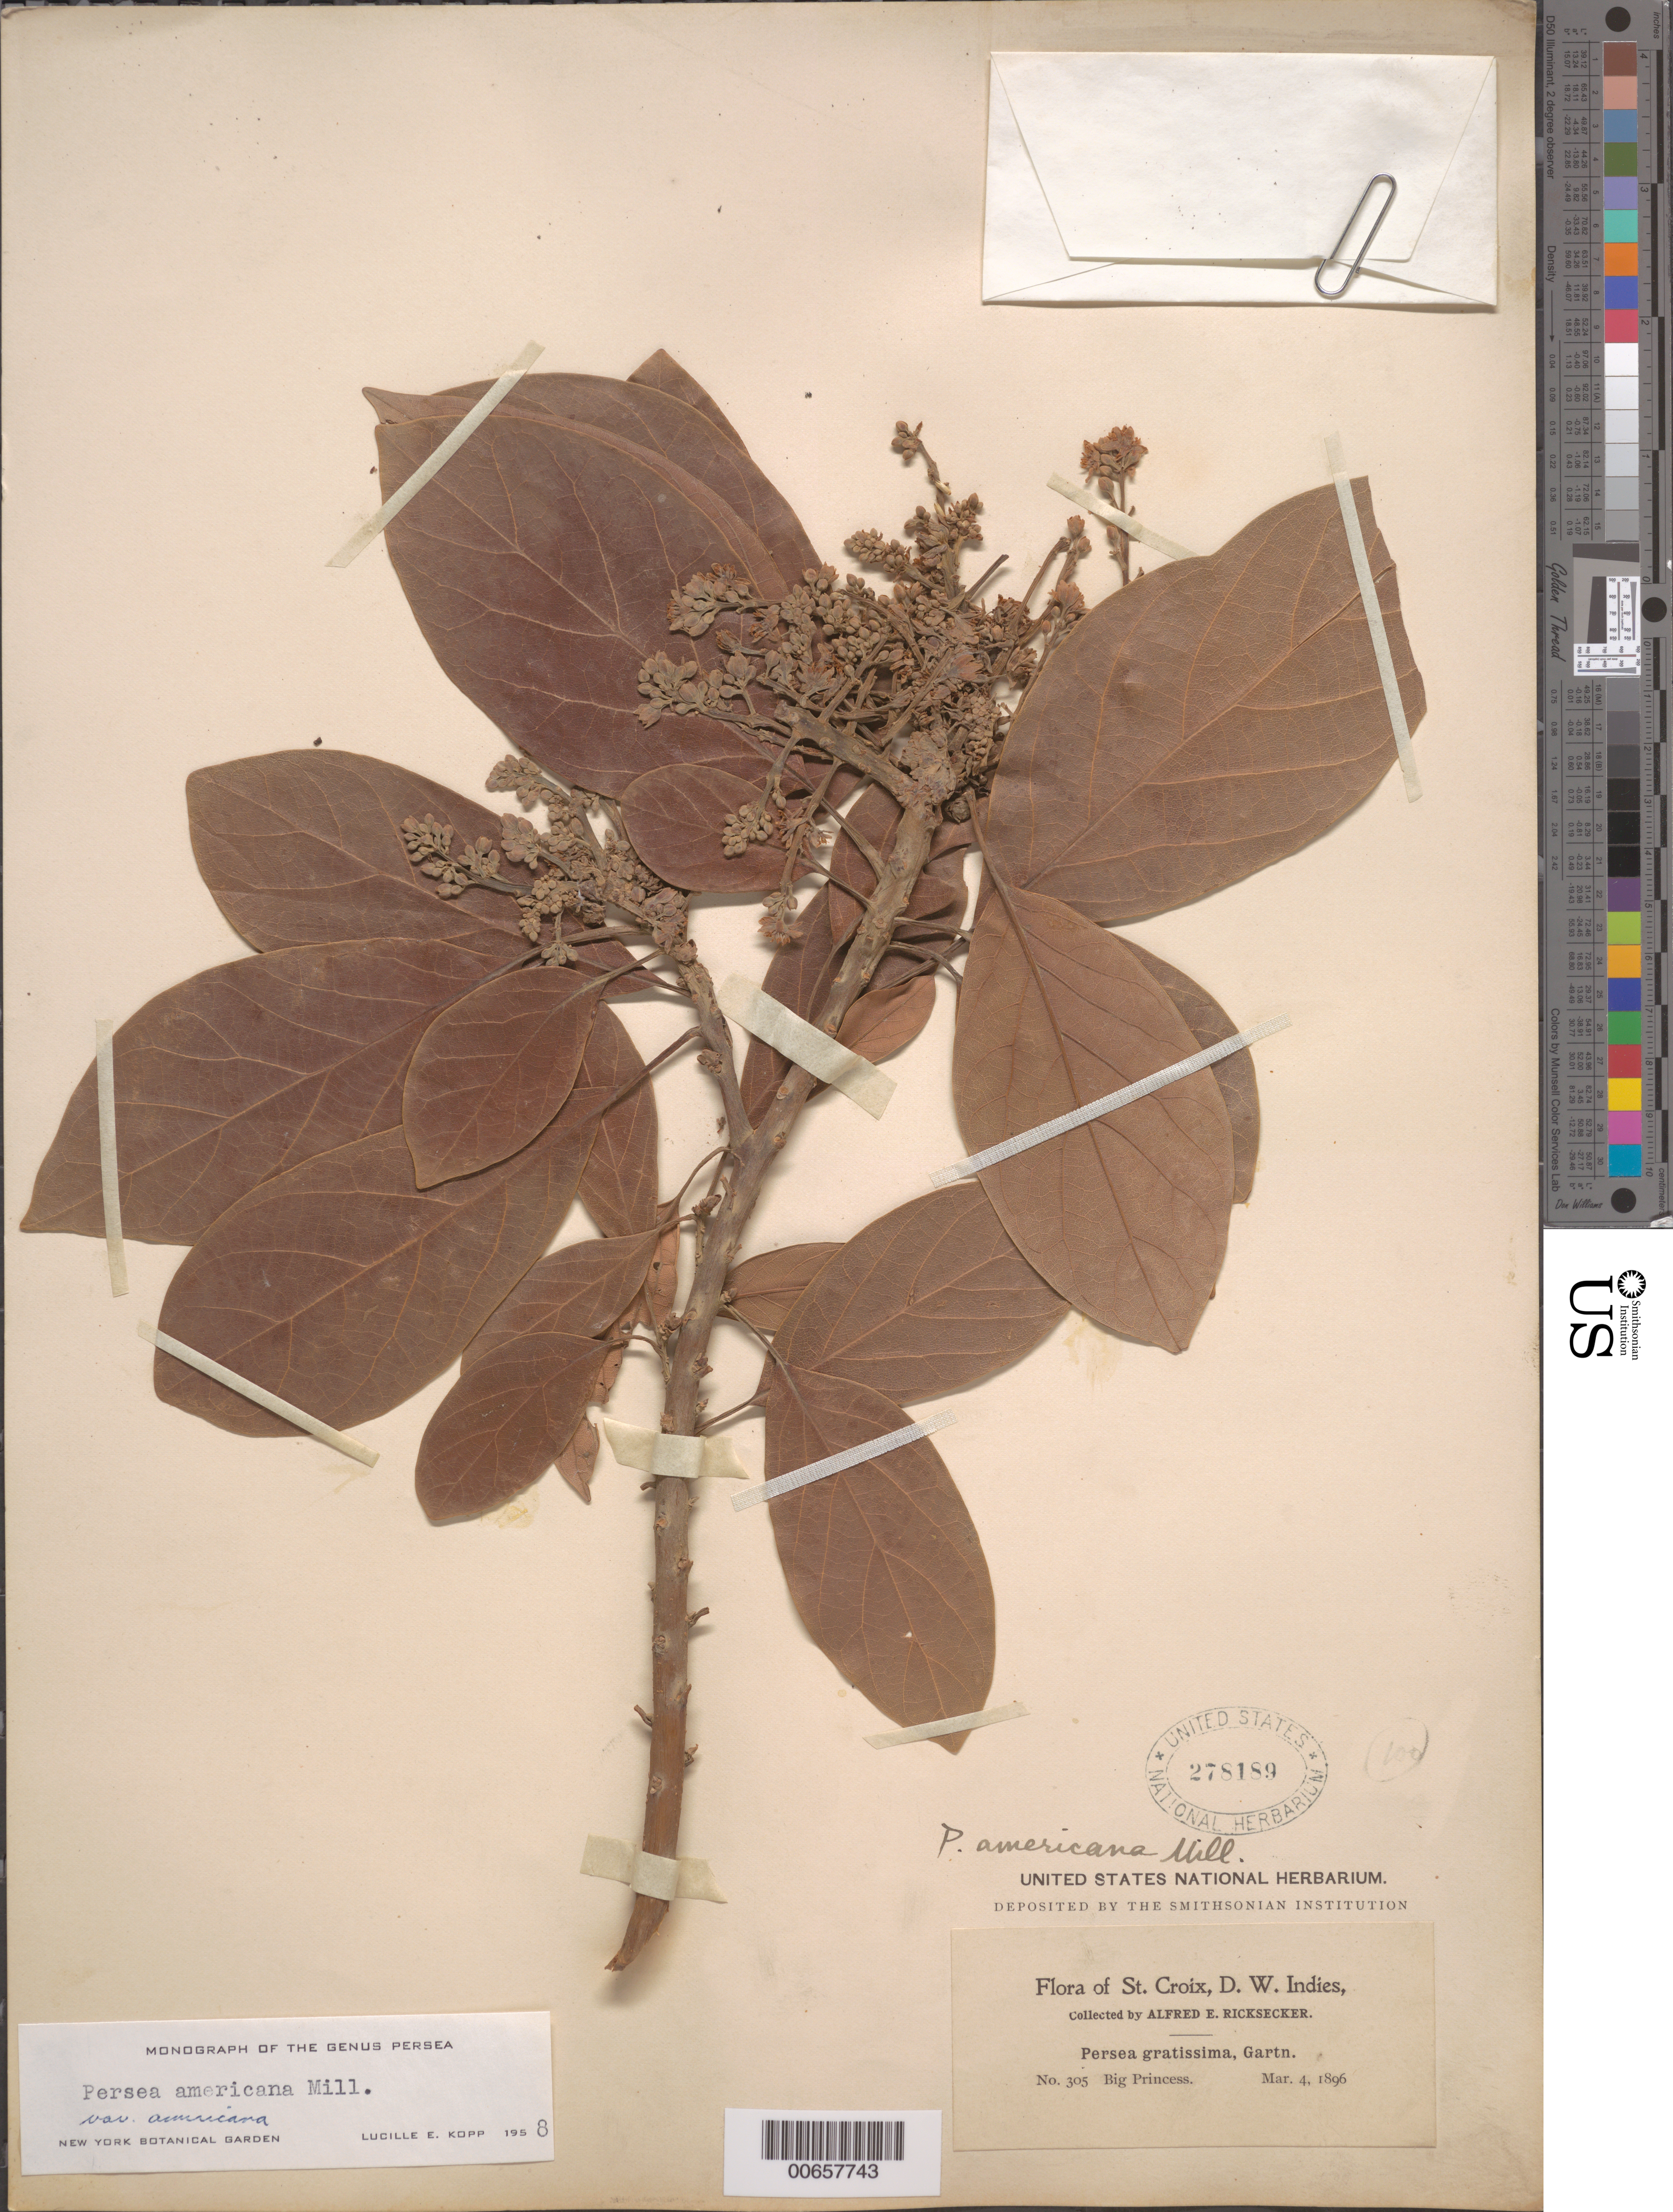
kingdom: Plantae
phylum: Tracheophyta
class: Magnoliopsida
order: Laurales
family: Lauraceae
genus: Persea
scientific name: Persea americana var. americana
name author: Mill.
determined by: Kopp, L. E., (NY), New York Botanical Garden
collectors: A. E. Ricksecker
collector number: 305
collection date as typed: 04 Mar 1896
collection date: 1896-03-04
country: U.S. Virgin Islands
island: St. Croix Island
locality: Big Princess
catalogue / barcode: US 278189